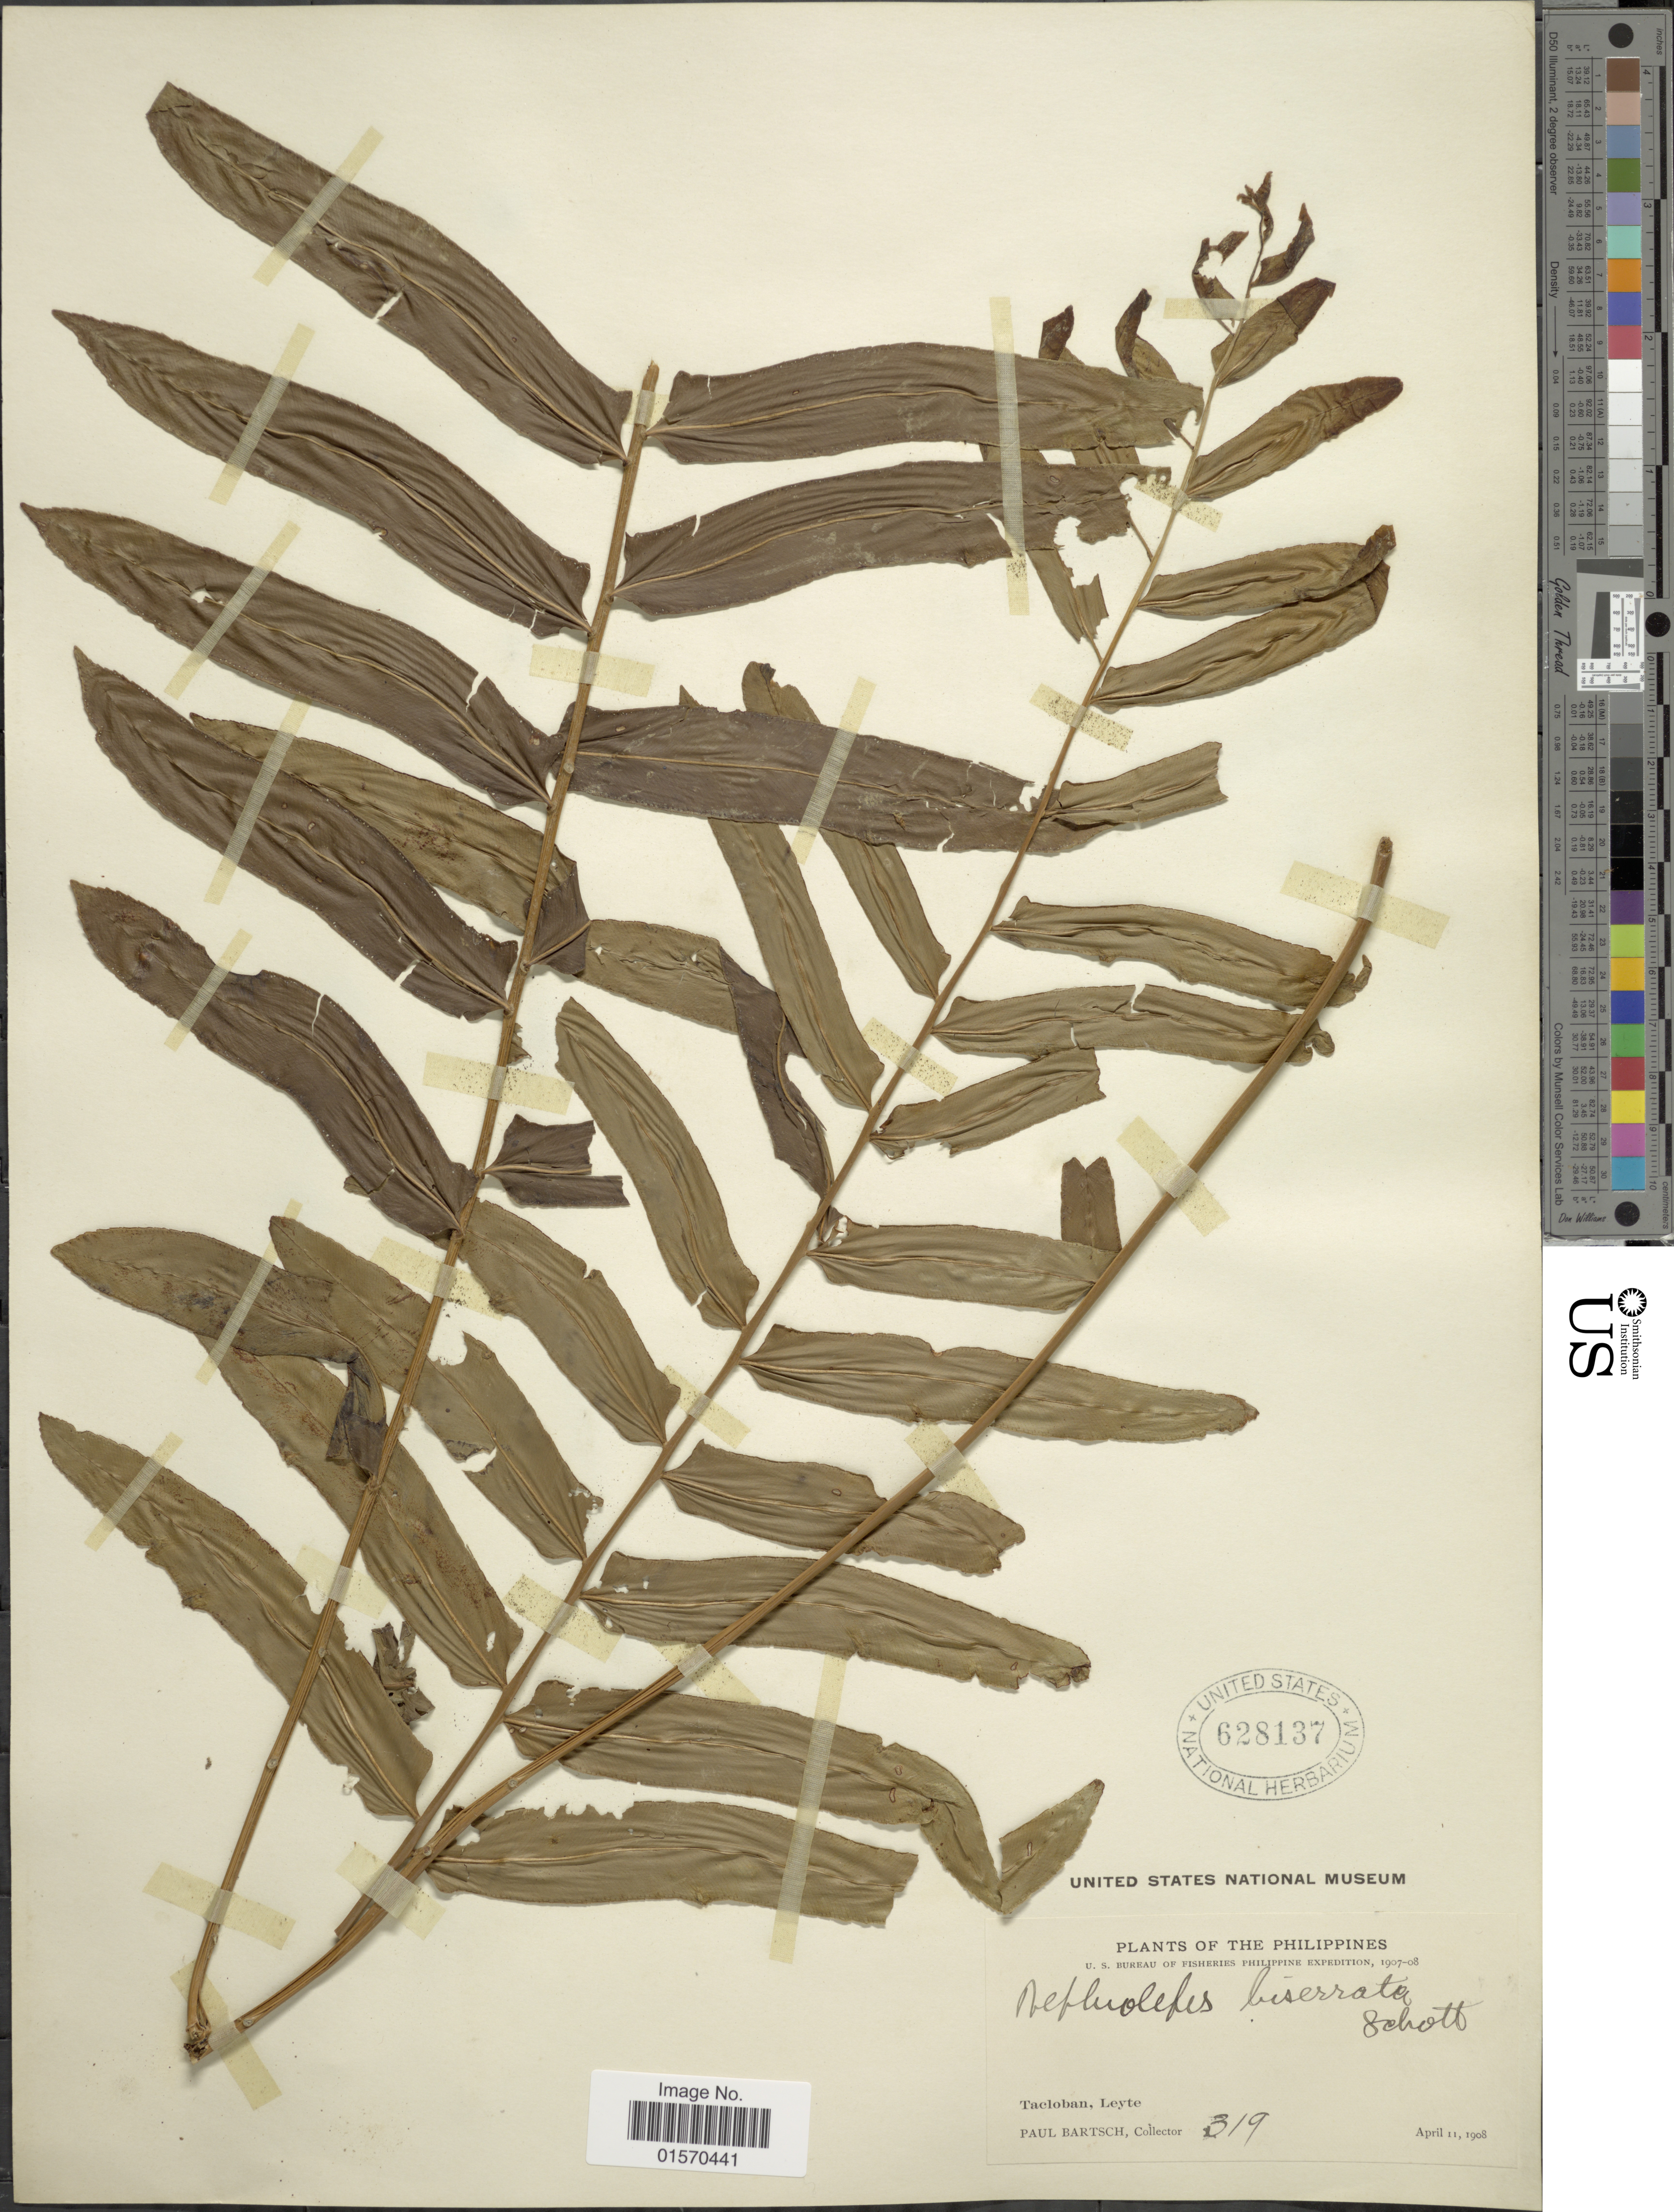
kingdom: Plantae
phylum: Tracheophyta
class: Polypodiopsida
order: Polypodiales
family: Nephrolepidaceae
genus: Nephrolepis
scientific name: Nephrolepis biserrata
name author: (Sw.) Schott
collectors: P. Bartsch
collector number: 319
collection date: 1908-04-11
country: Philippines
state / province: Eastern Visayas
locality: Tacloban, Leyte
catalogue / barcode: US 628137